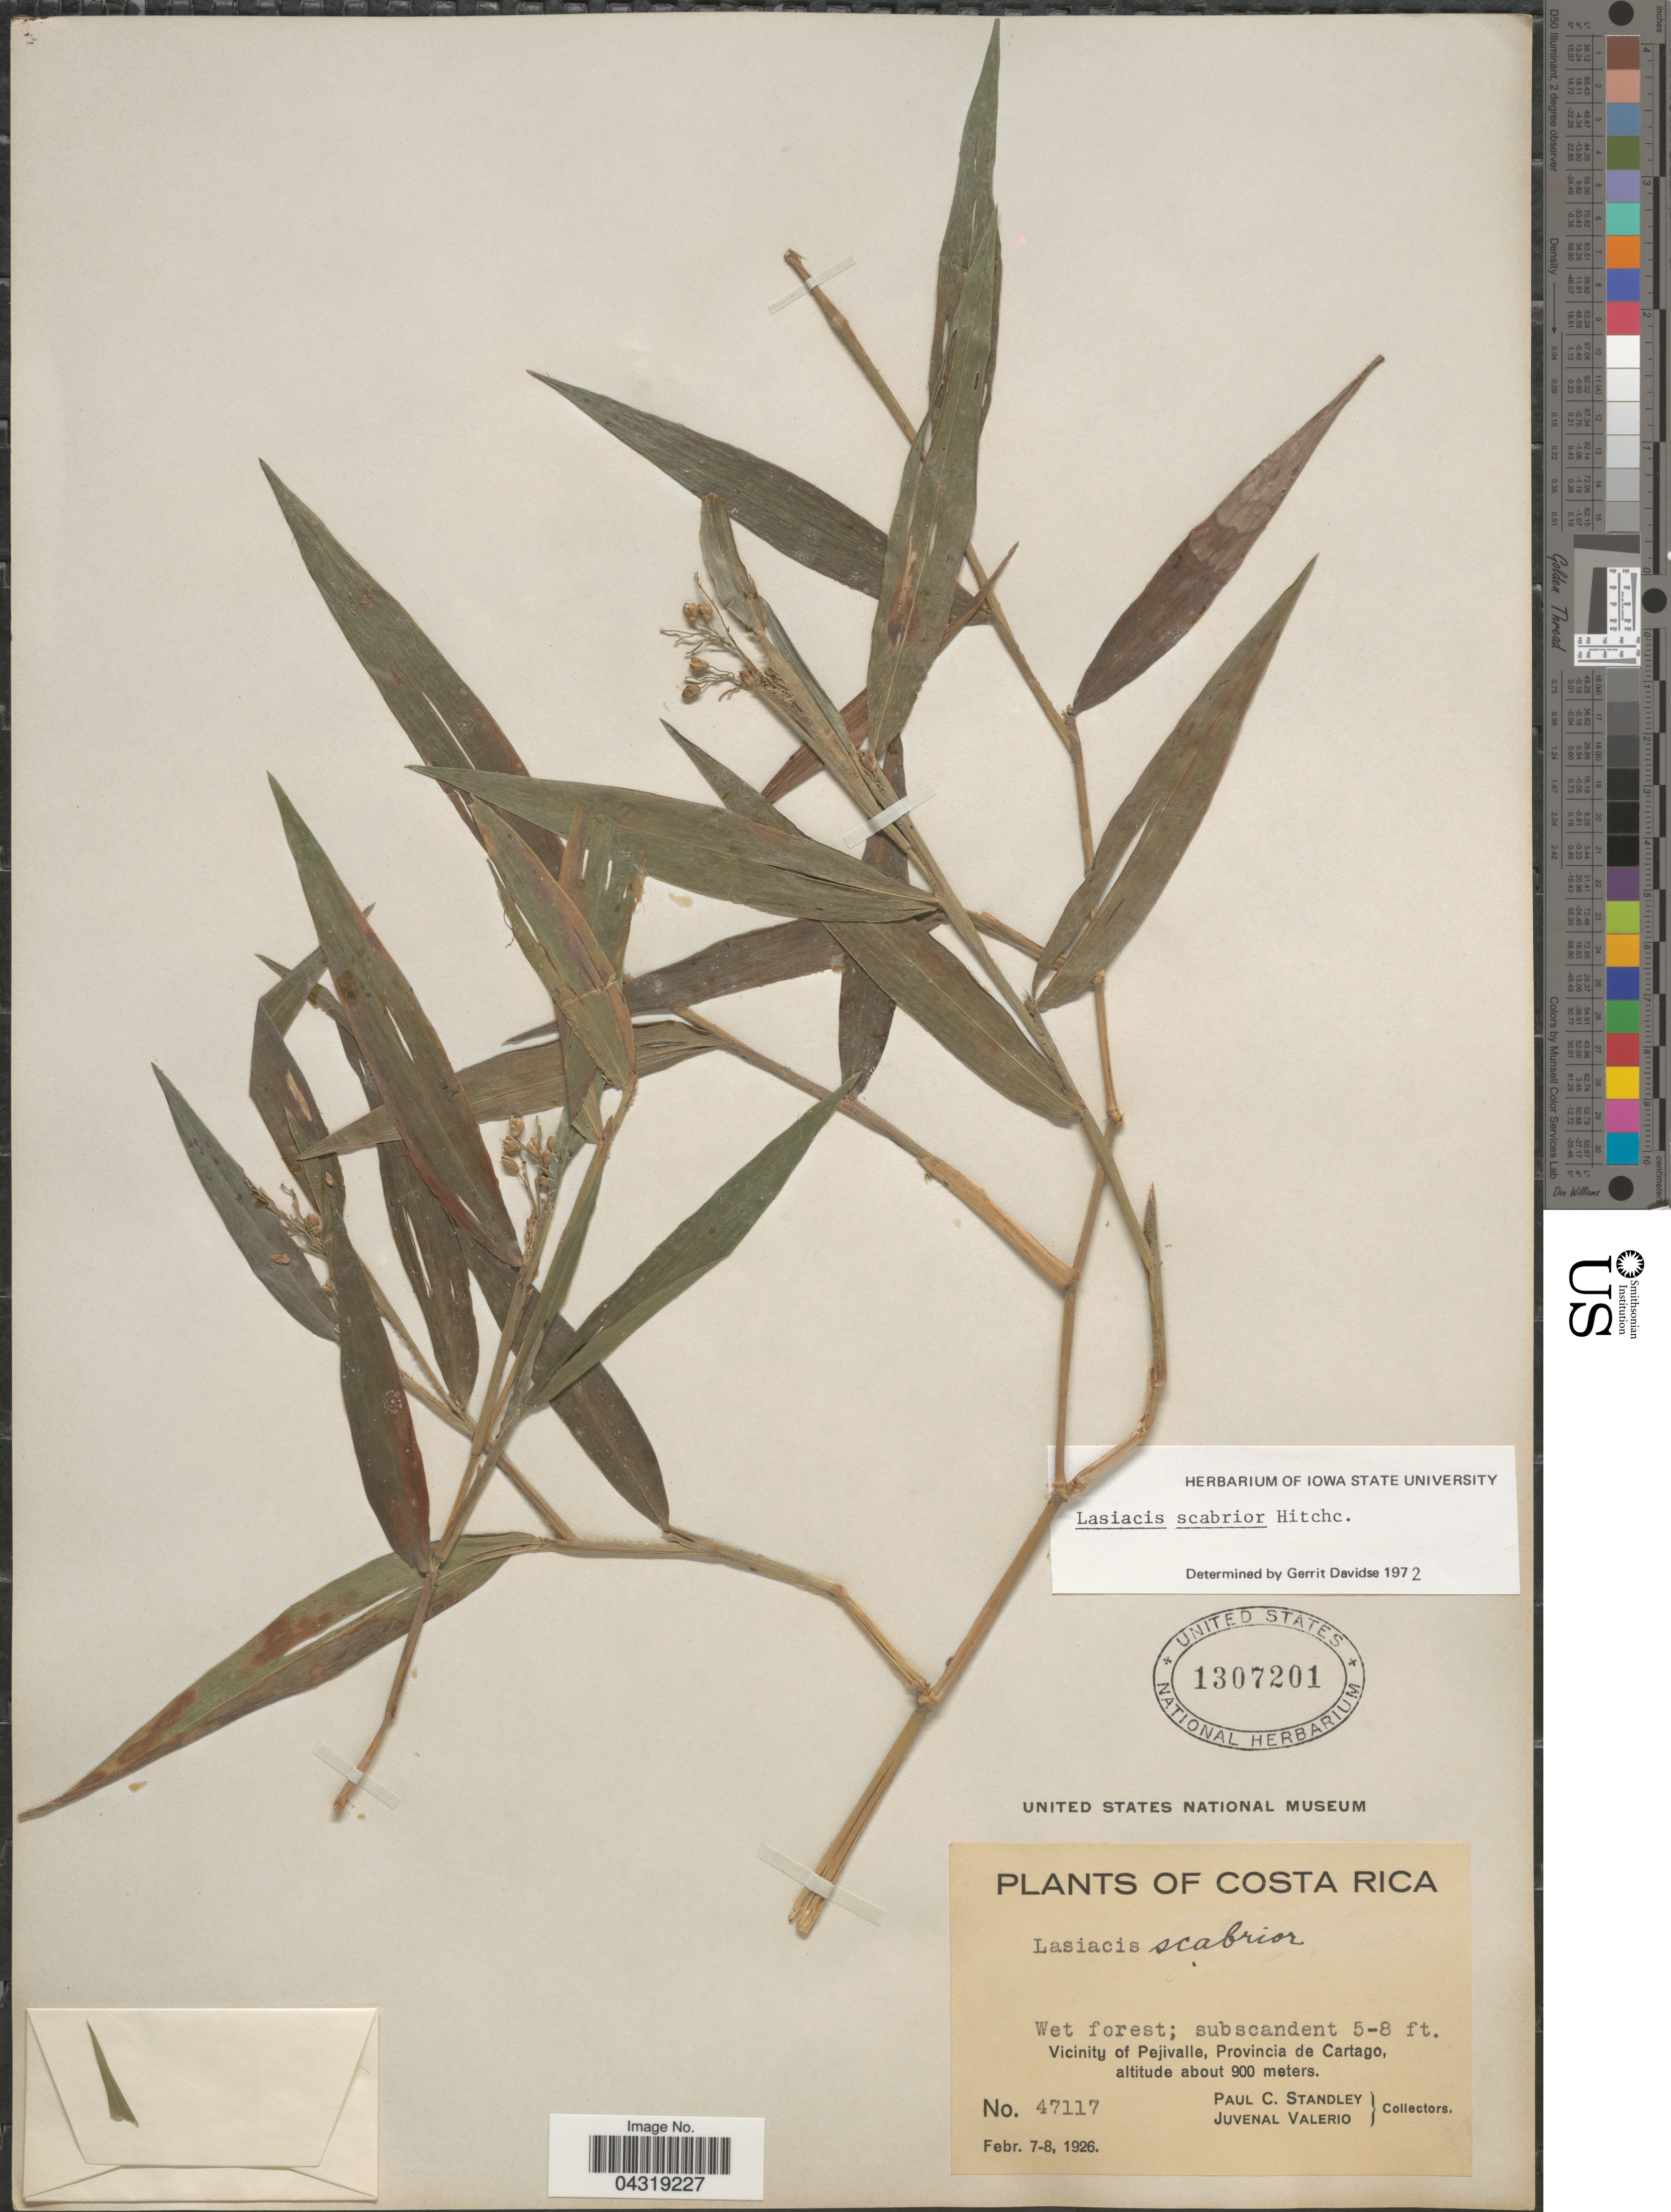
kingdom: Plantae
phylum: Tracheophyta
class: Liliopsida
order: Poales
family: Poaceae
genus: Lasiacis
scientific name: Lasiacis scabrior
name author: Hitchc.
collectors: P. C. Standley & J. Valerio R.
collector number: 47117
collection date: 1926-02-07/1926-02-08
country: Costa Rica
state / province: Cartago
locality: Vicinity of Pejivalle, Provincia de Cartago.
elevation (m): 900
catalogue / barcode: US 1307201